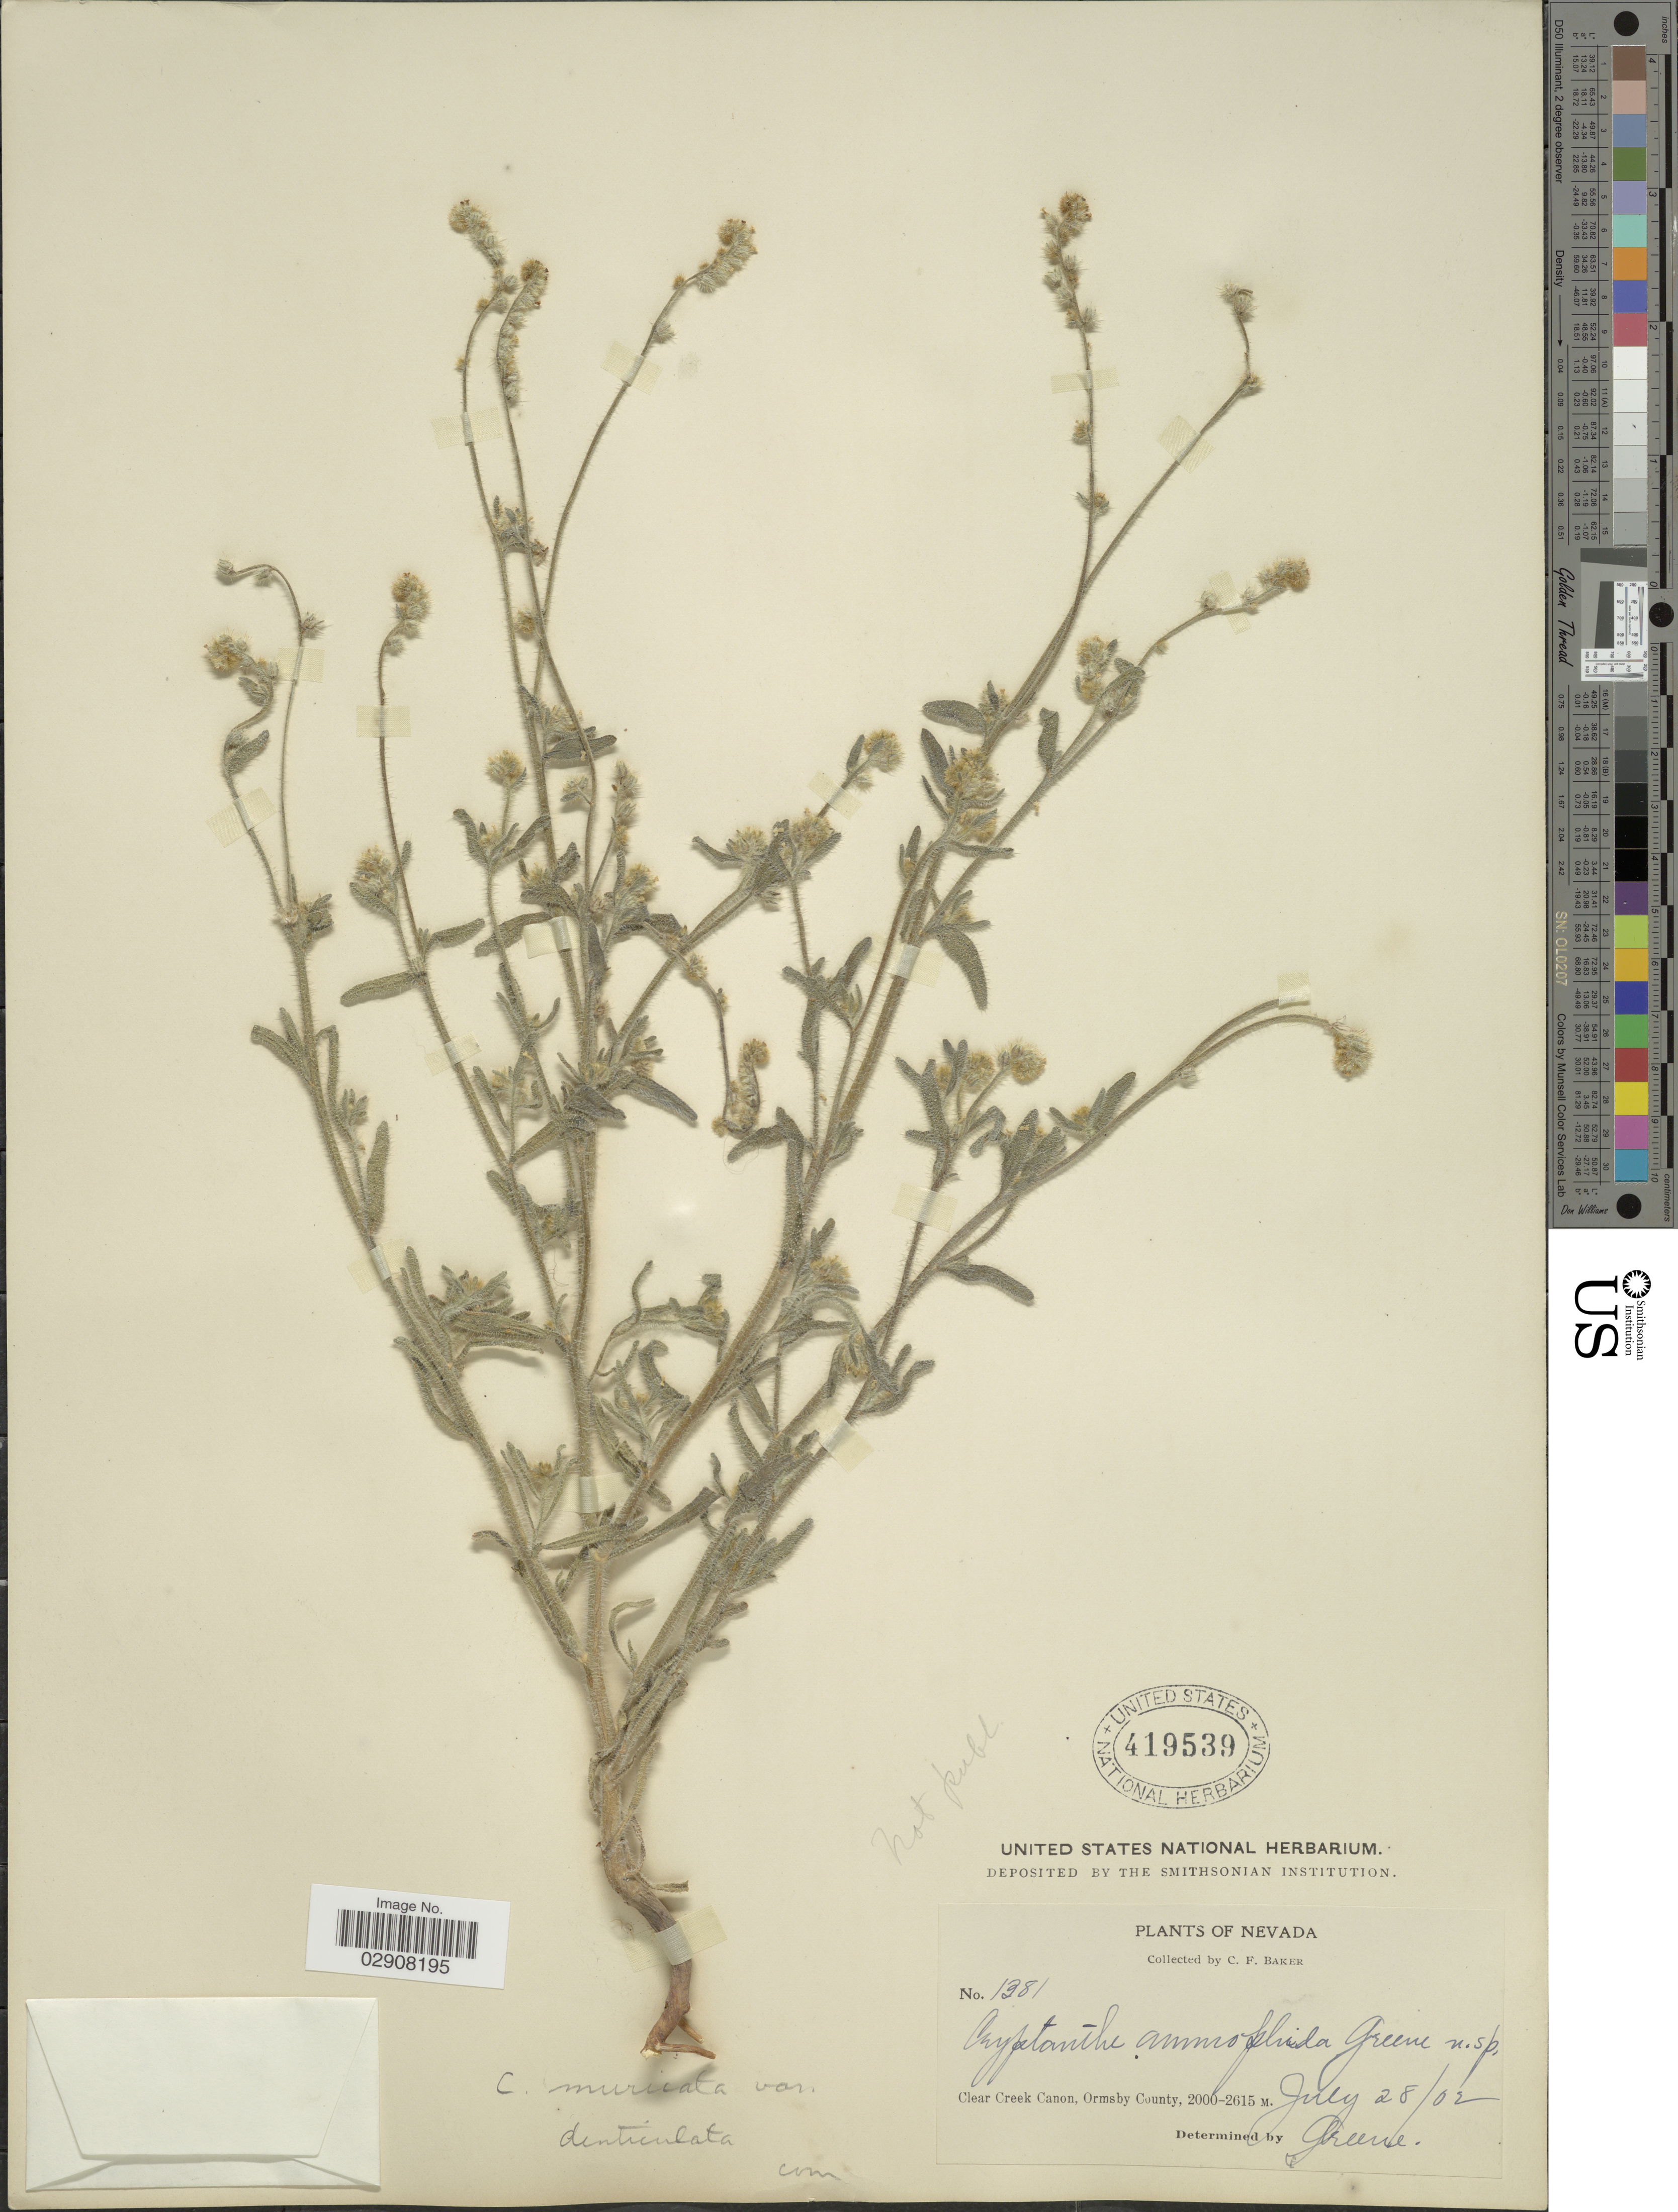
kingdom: Plantae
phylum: Tracheophyta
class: Magnoliopsida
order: Boraginales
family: Boraginaceae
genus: Cryptantha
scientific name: Cryptantha muricata var. denticulata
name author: (Greene) I.M. Johnst.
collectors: C. F. Barker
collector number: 1381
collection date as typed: Transcribed d/m/y: 28/7/2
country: United States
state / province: Nevada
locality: Clear Creek Canon, Ormsby County.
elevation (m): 2000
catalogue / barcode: US 419539